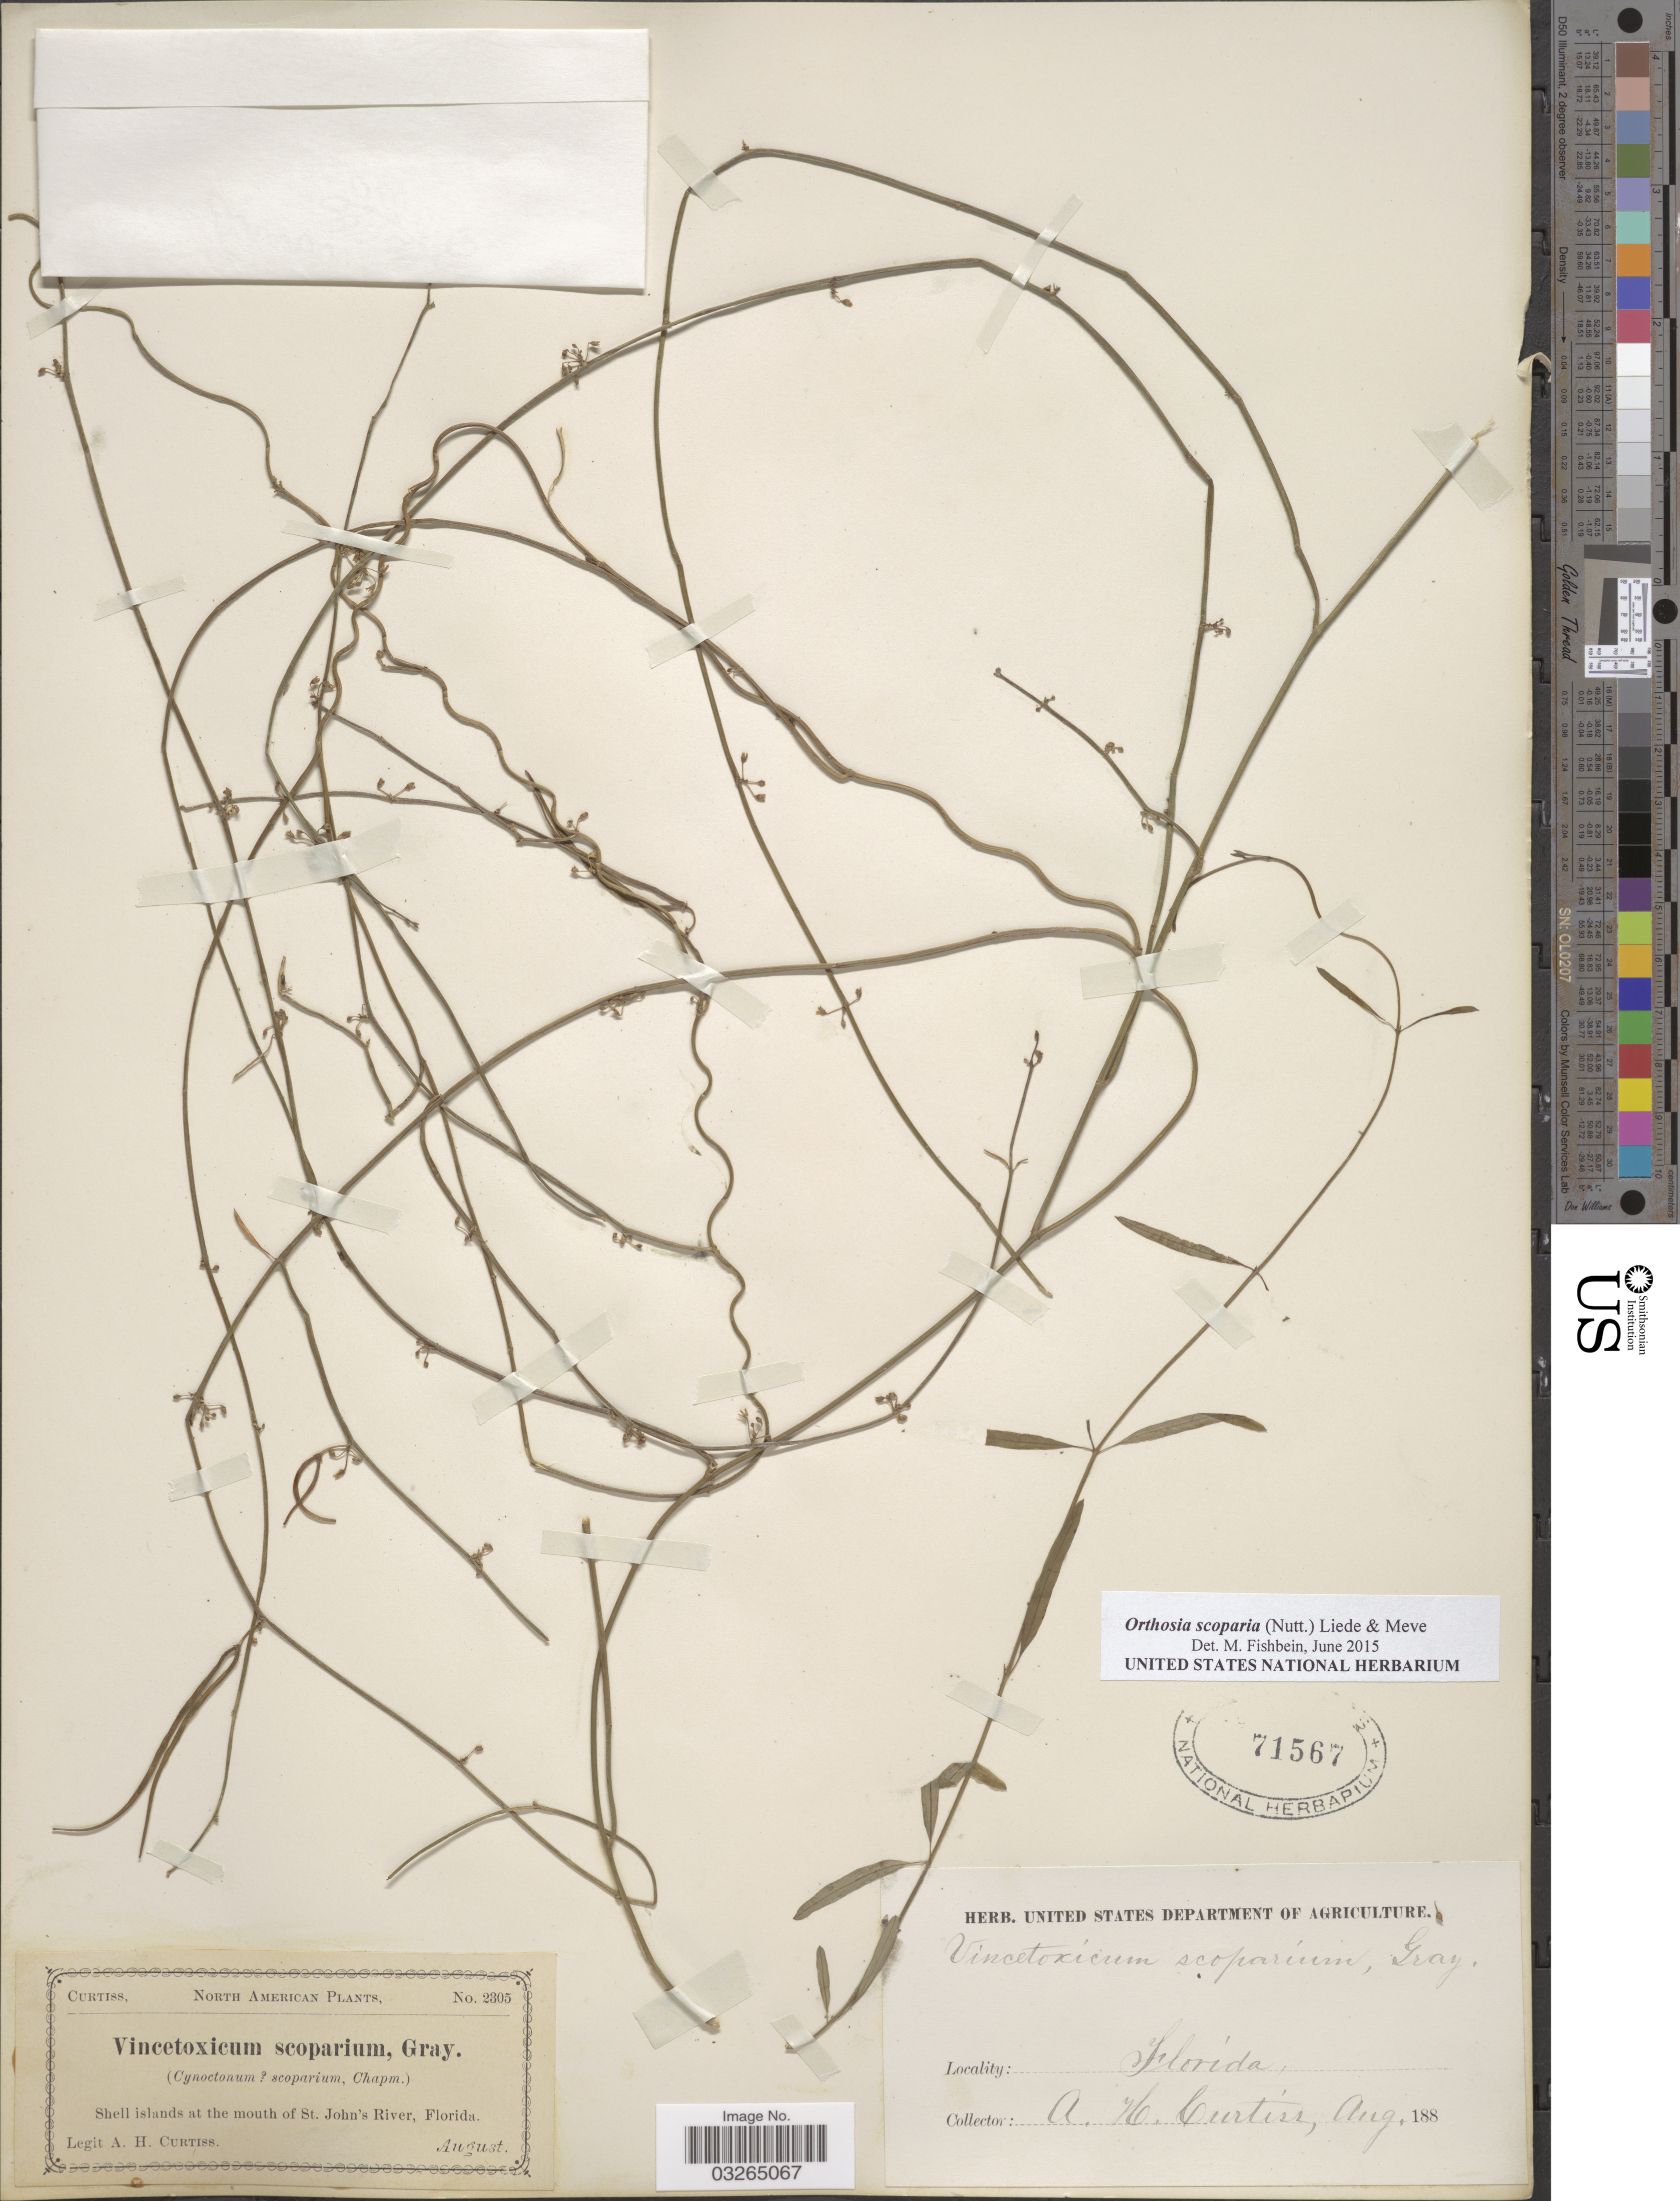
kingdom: Plantae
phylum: Tracheophyta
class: Magnoliopsida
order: Gentianales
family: Apocynaceae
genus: Orthosia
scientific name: Orthosia scoparia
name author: (Nutt.) Liede & Meve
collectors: A. H. Curtiss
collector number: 2305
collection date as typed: August 188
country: United States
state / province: Florida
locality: Shell islands at the mouth of St. John's River.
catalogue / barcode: US 71567